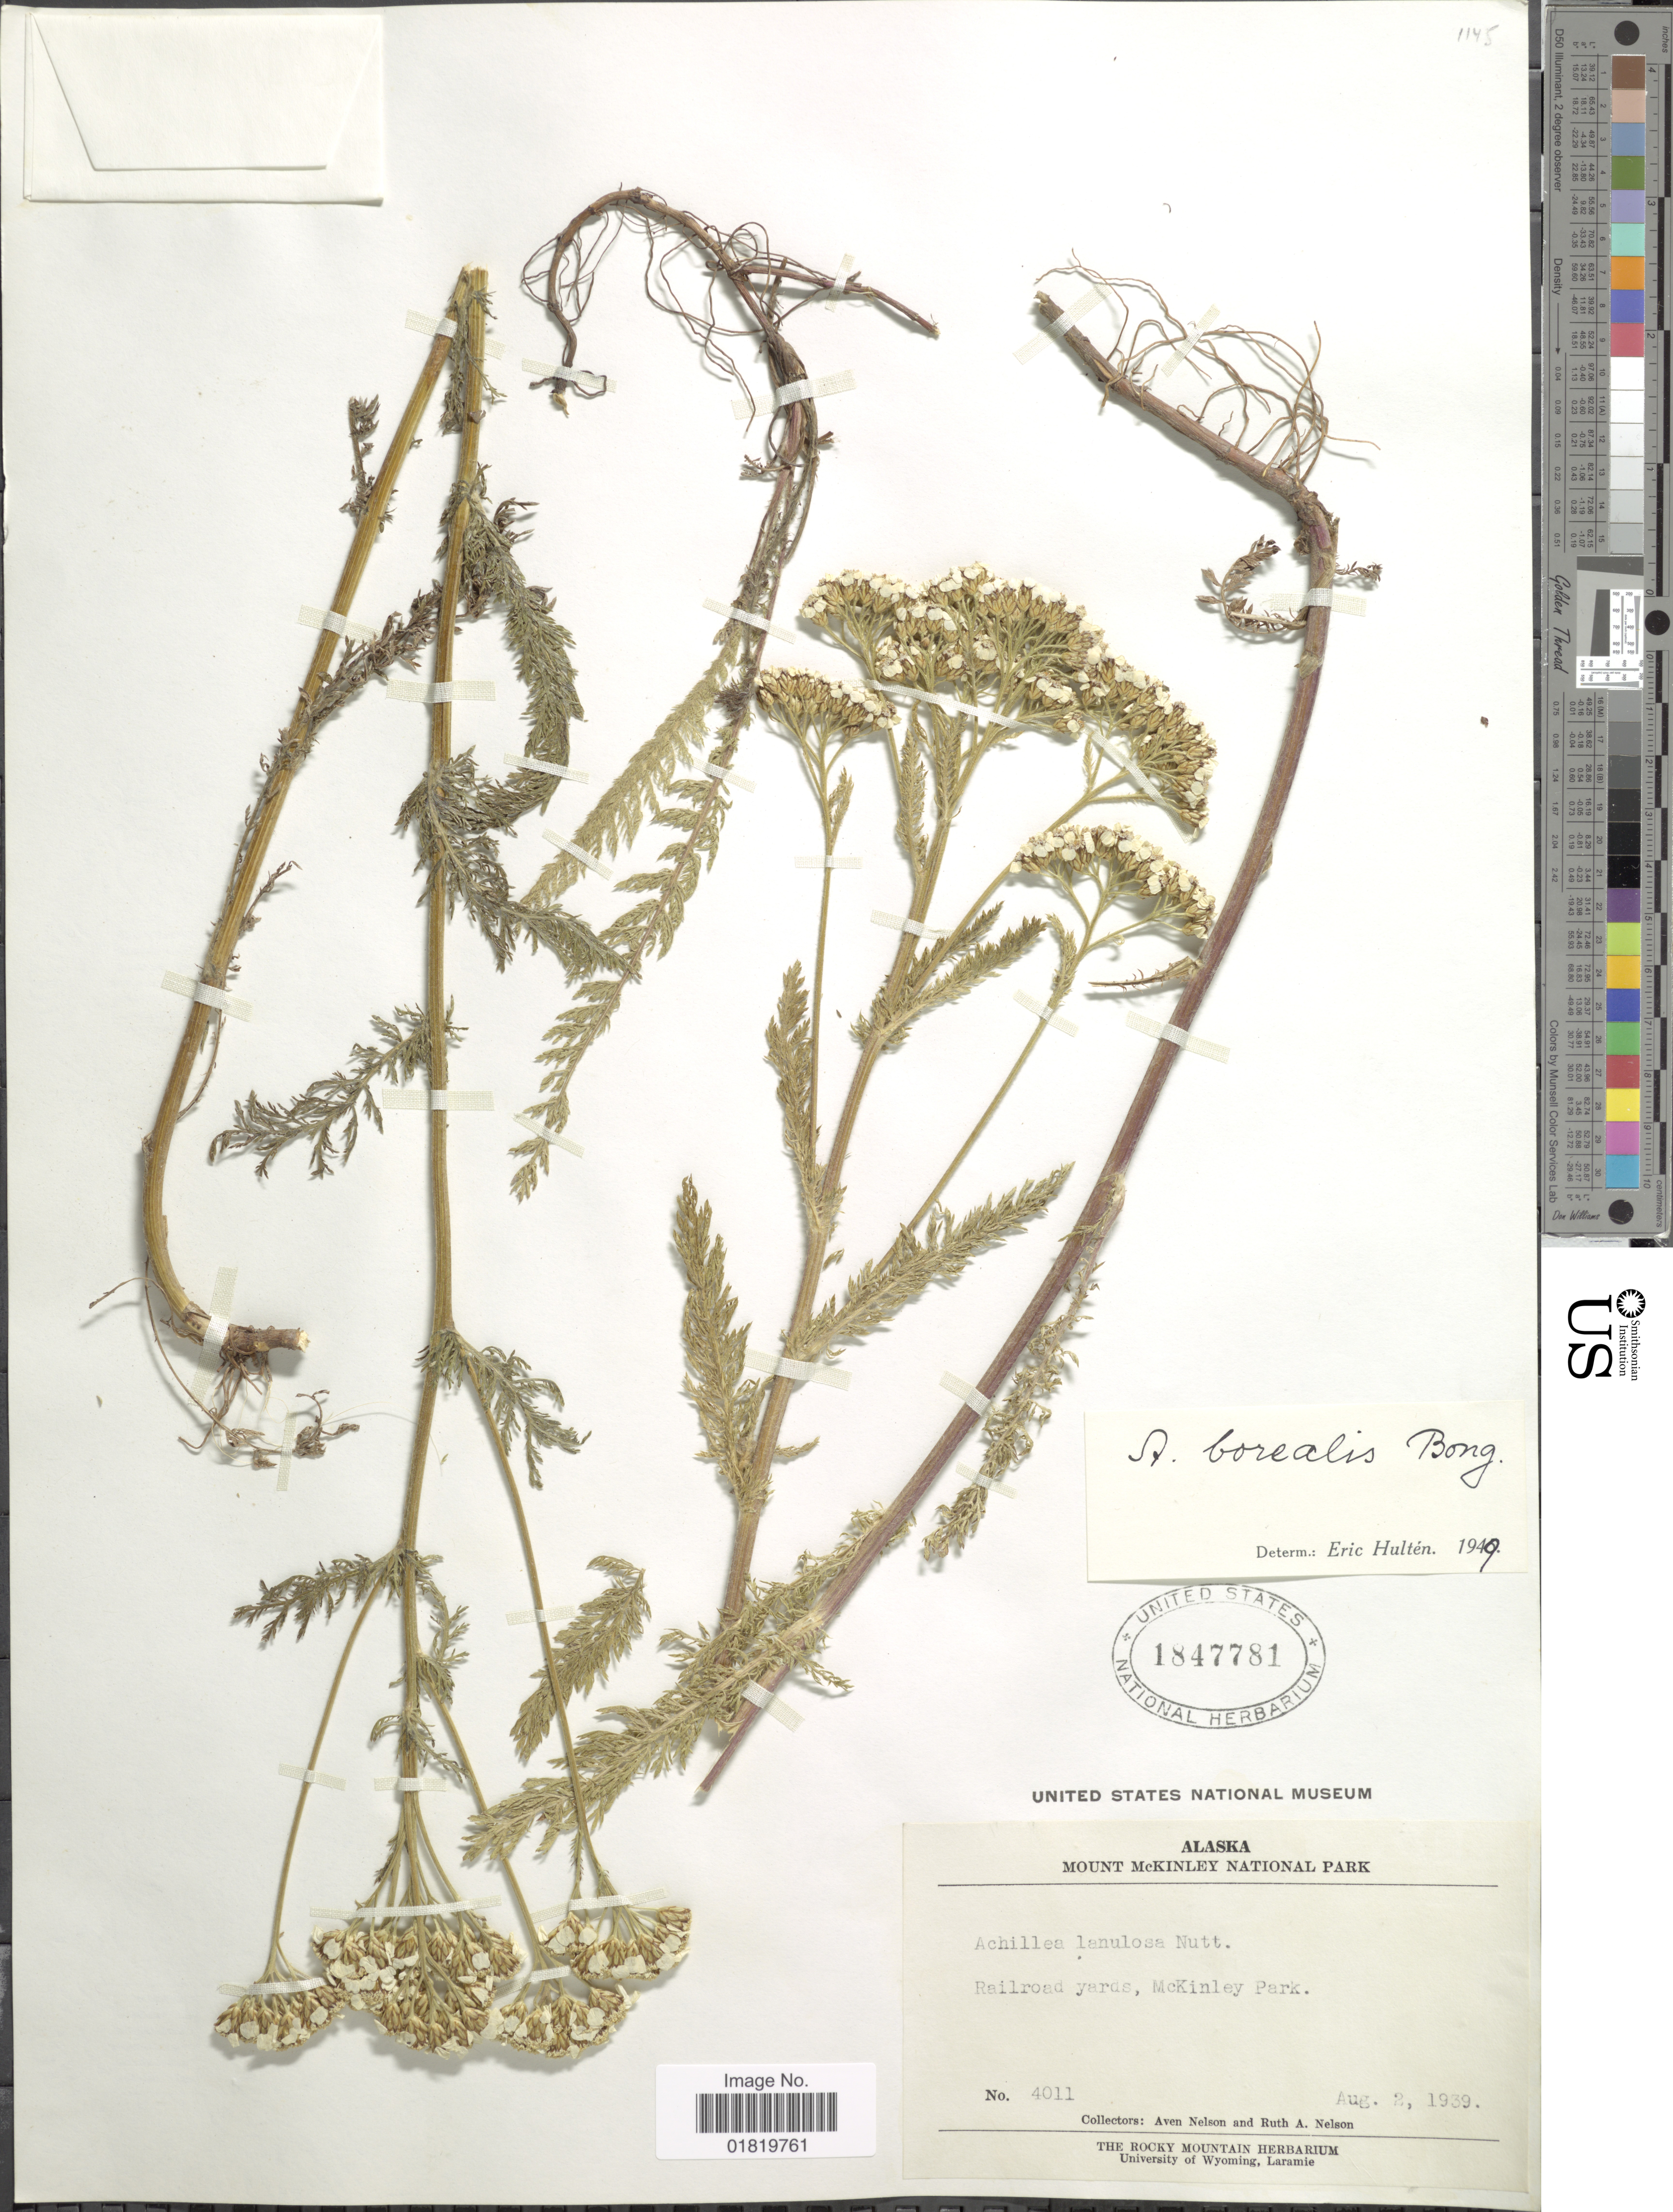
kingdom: Plantae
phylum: Tracheophyta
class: Magnoliopsida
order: Asterales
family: Asteraceae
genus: Achillea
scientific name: Achillea borealis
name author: Bong.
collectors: A. Nelson & R. A. Nelson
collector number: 4011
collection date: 1939-08-02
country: United States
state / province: Alaska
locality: Mount McKinley National Park, Railroad yards, McKinley Park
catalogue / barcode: US 1847781